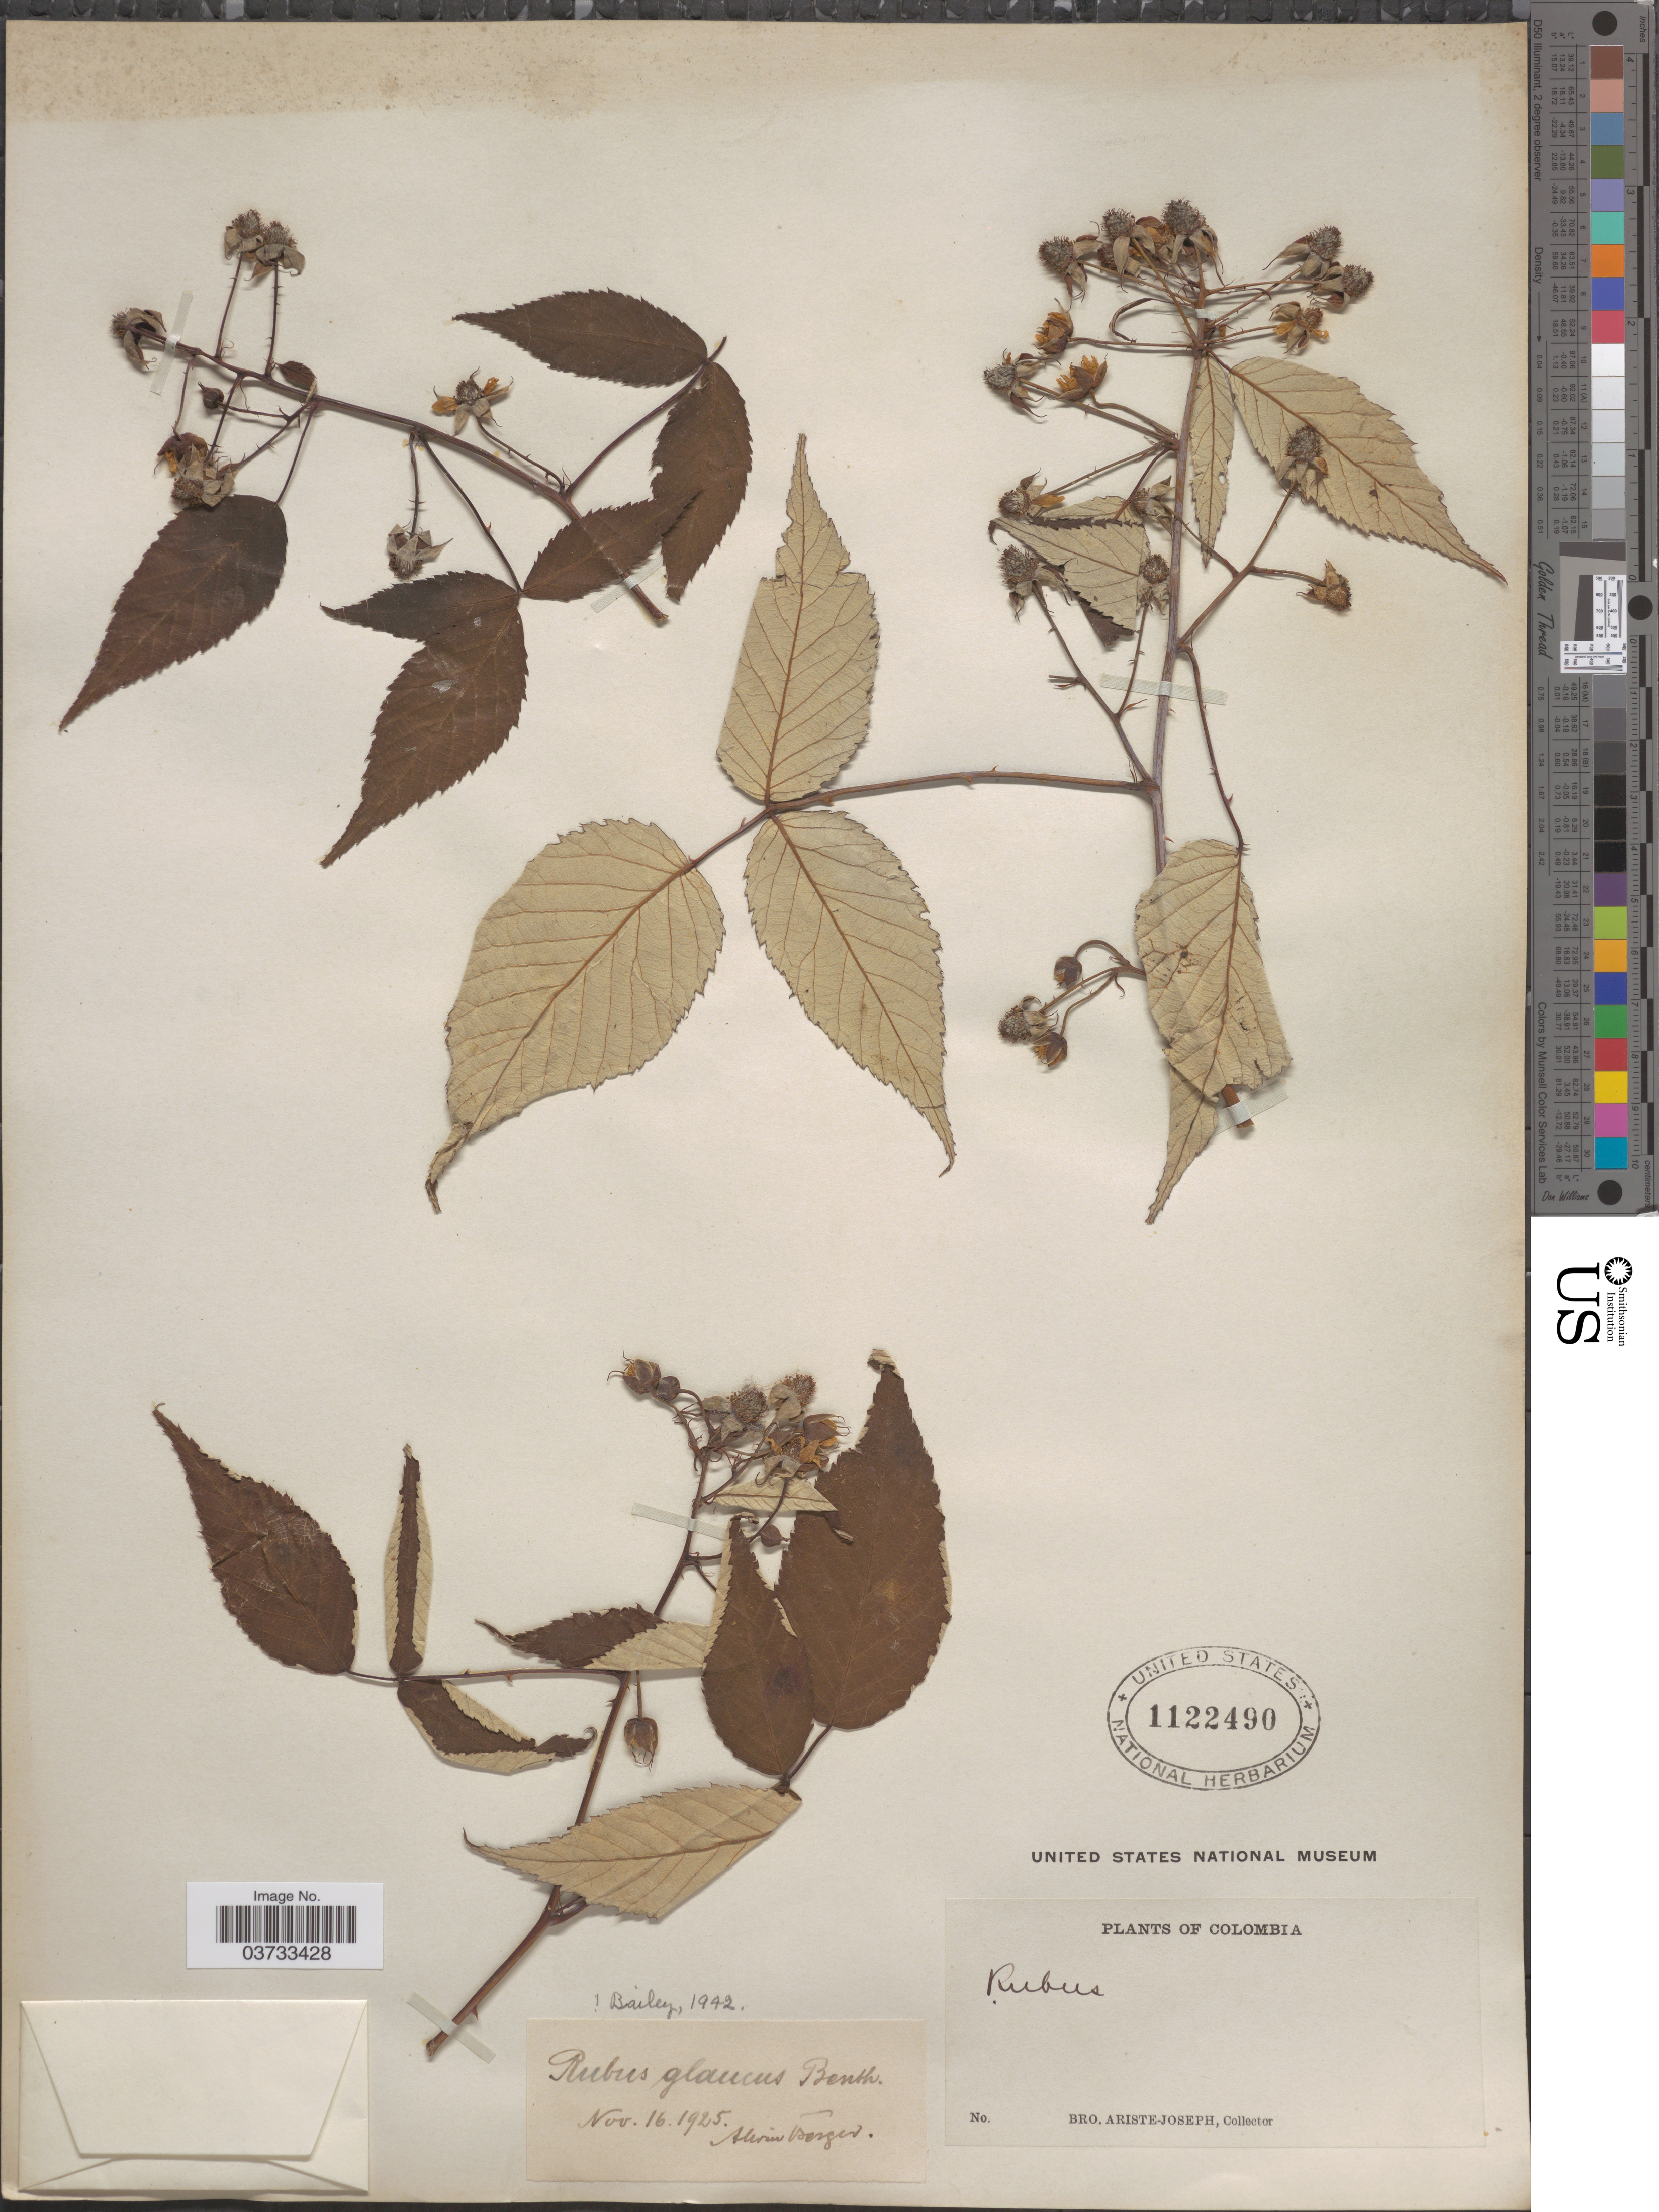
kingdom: Plantae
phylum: Tracheophyta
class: Magnoliopsida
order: Rosales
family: Rosaceae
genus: Rubus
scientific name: Rubus glaucus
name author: Benth.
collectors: Bro. Ariste-Joseph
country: Colombia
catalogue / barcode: US 1122490